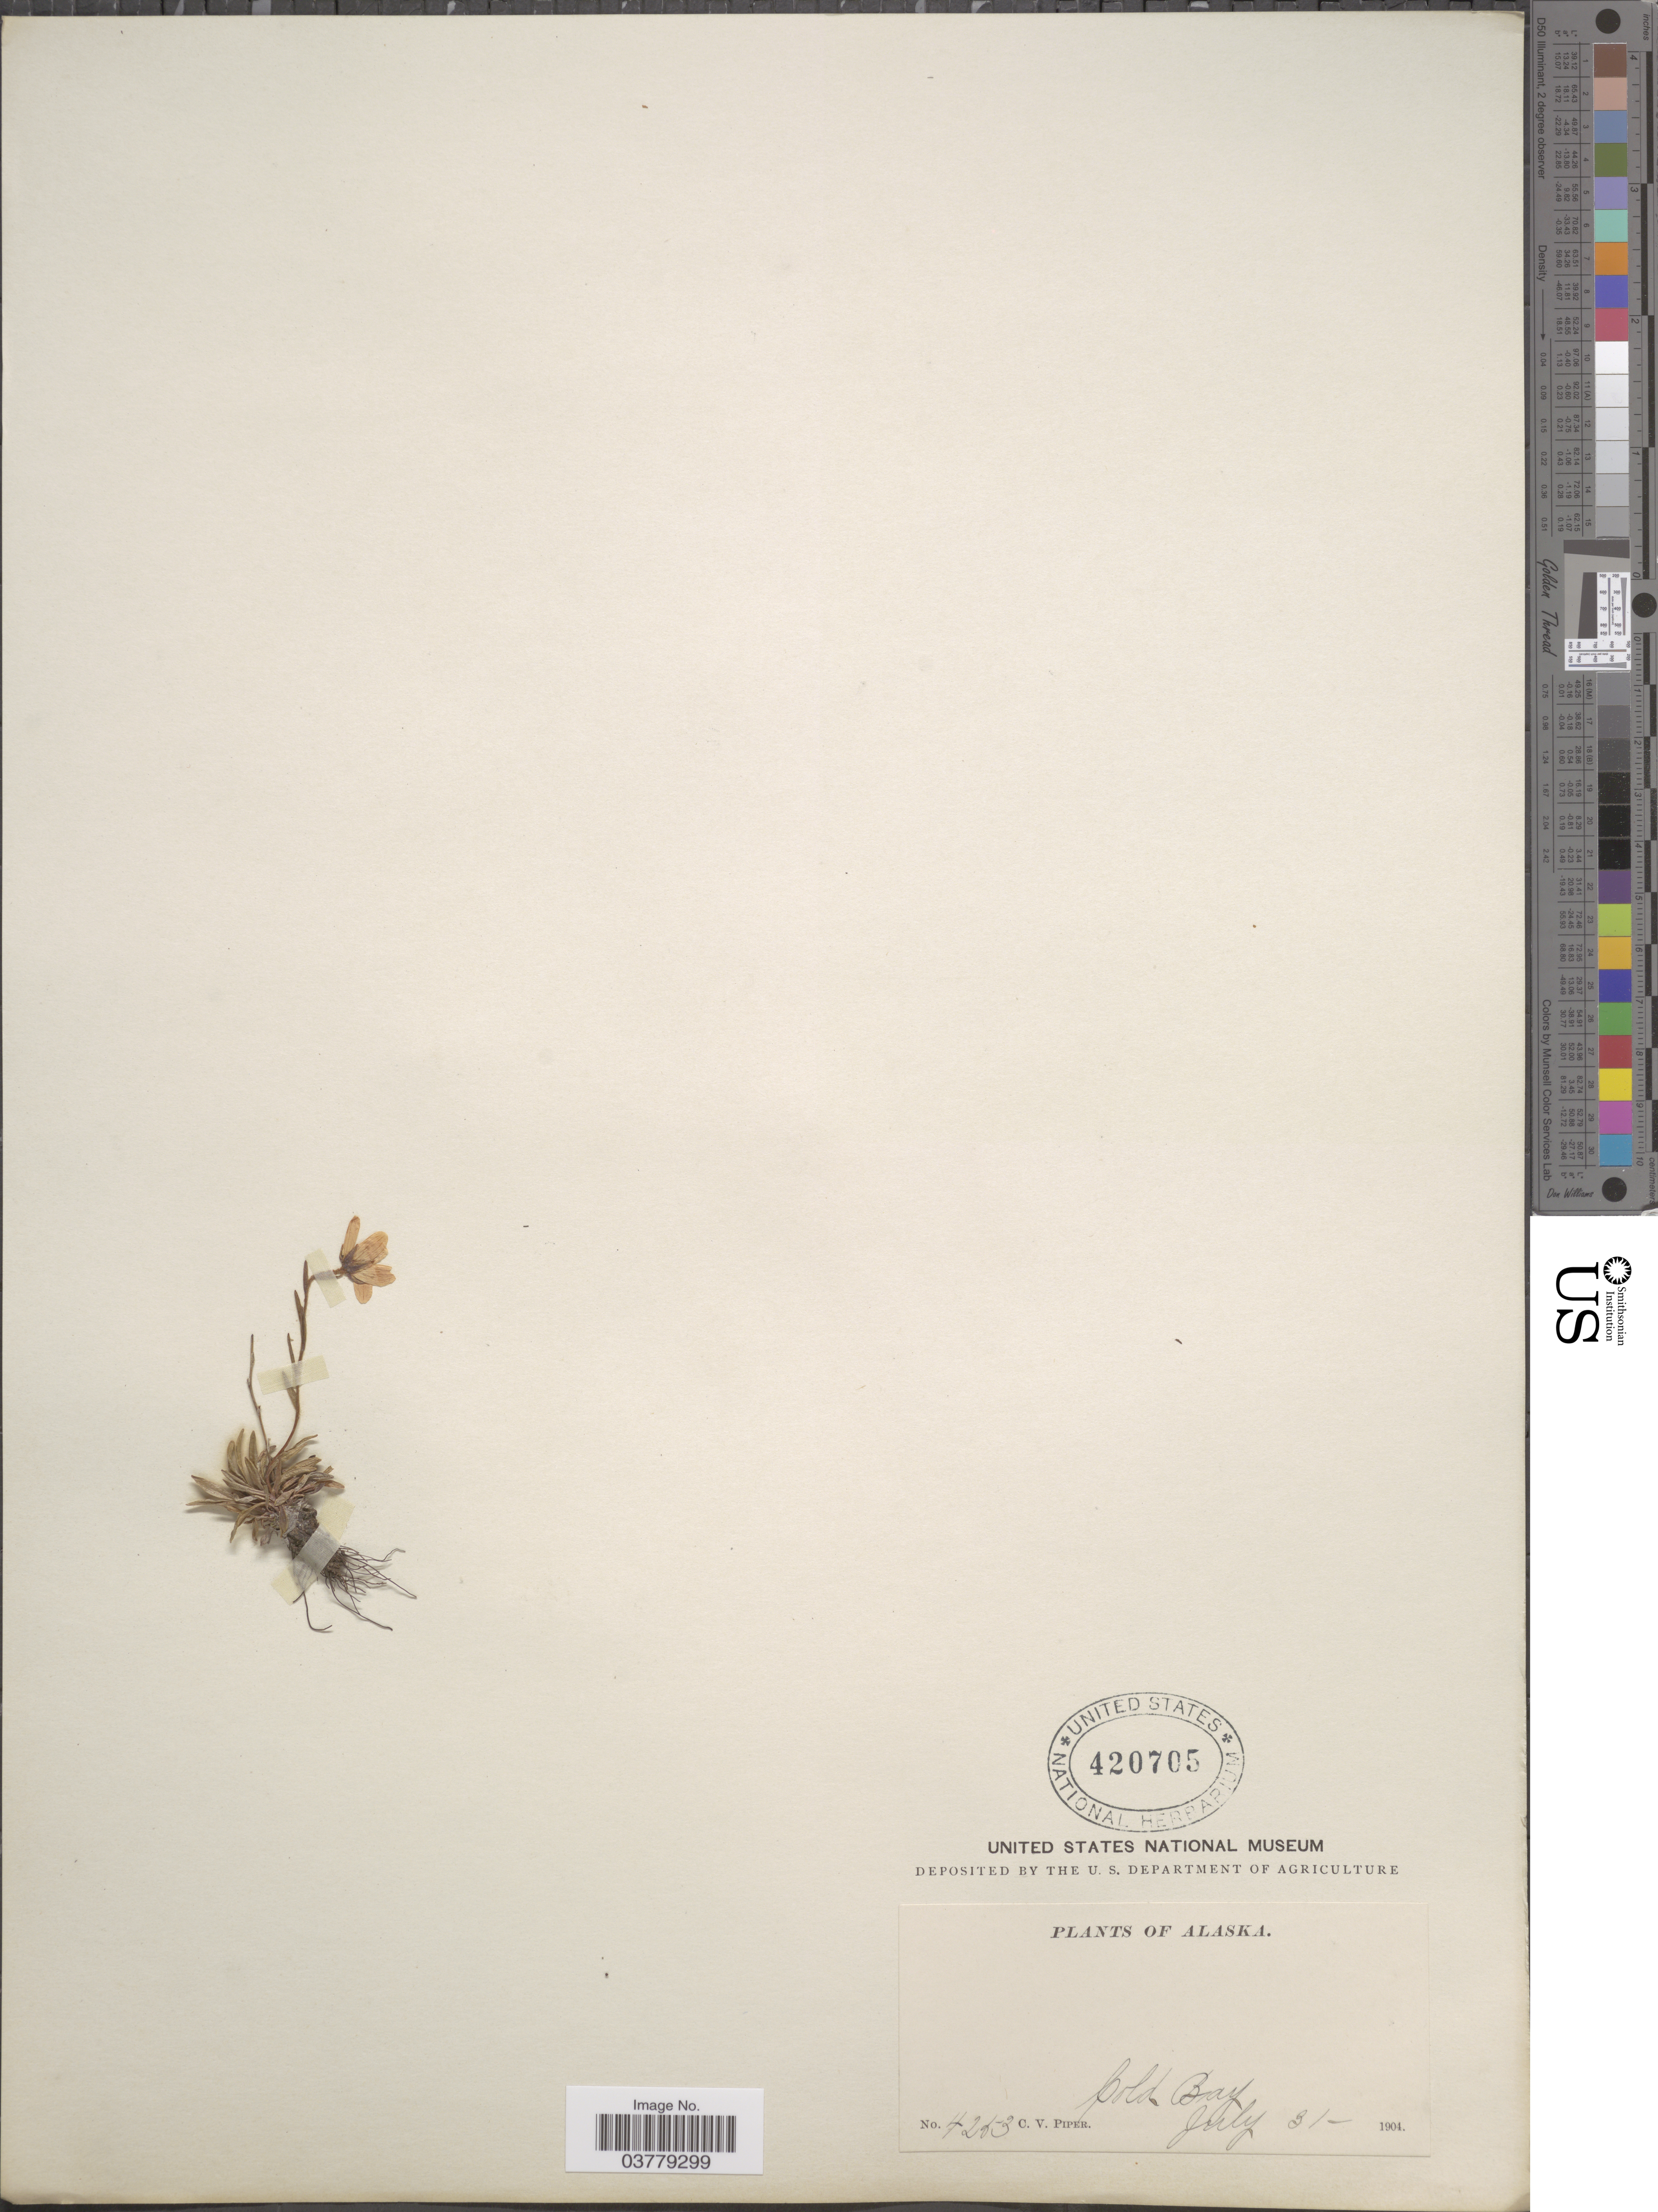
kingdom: Plantae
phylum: Tracheophyta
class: Magnoliopsida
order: Saxifragales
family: Saxifragaceae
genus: Saxifraga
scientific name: Saxifraga hirculus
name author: L.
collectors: C. V. Piper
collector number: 4253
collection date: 1904-07-31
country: United States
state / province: Alaska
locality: Cold Bay.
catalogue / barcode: US 420705